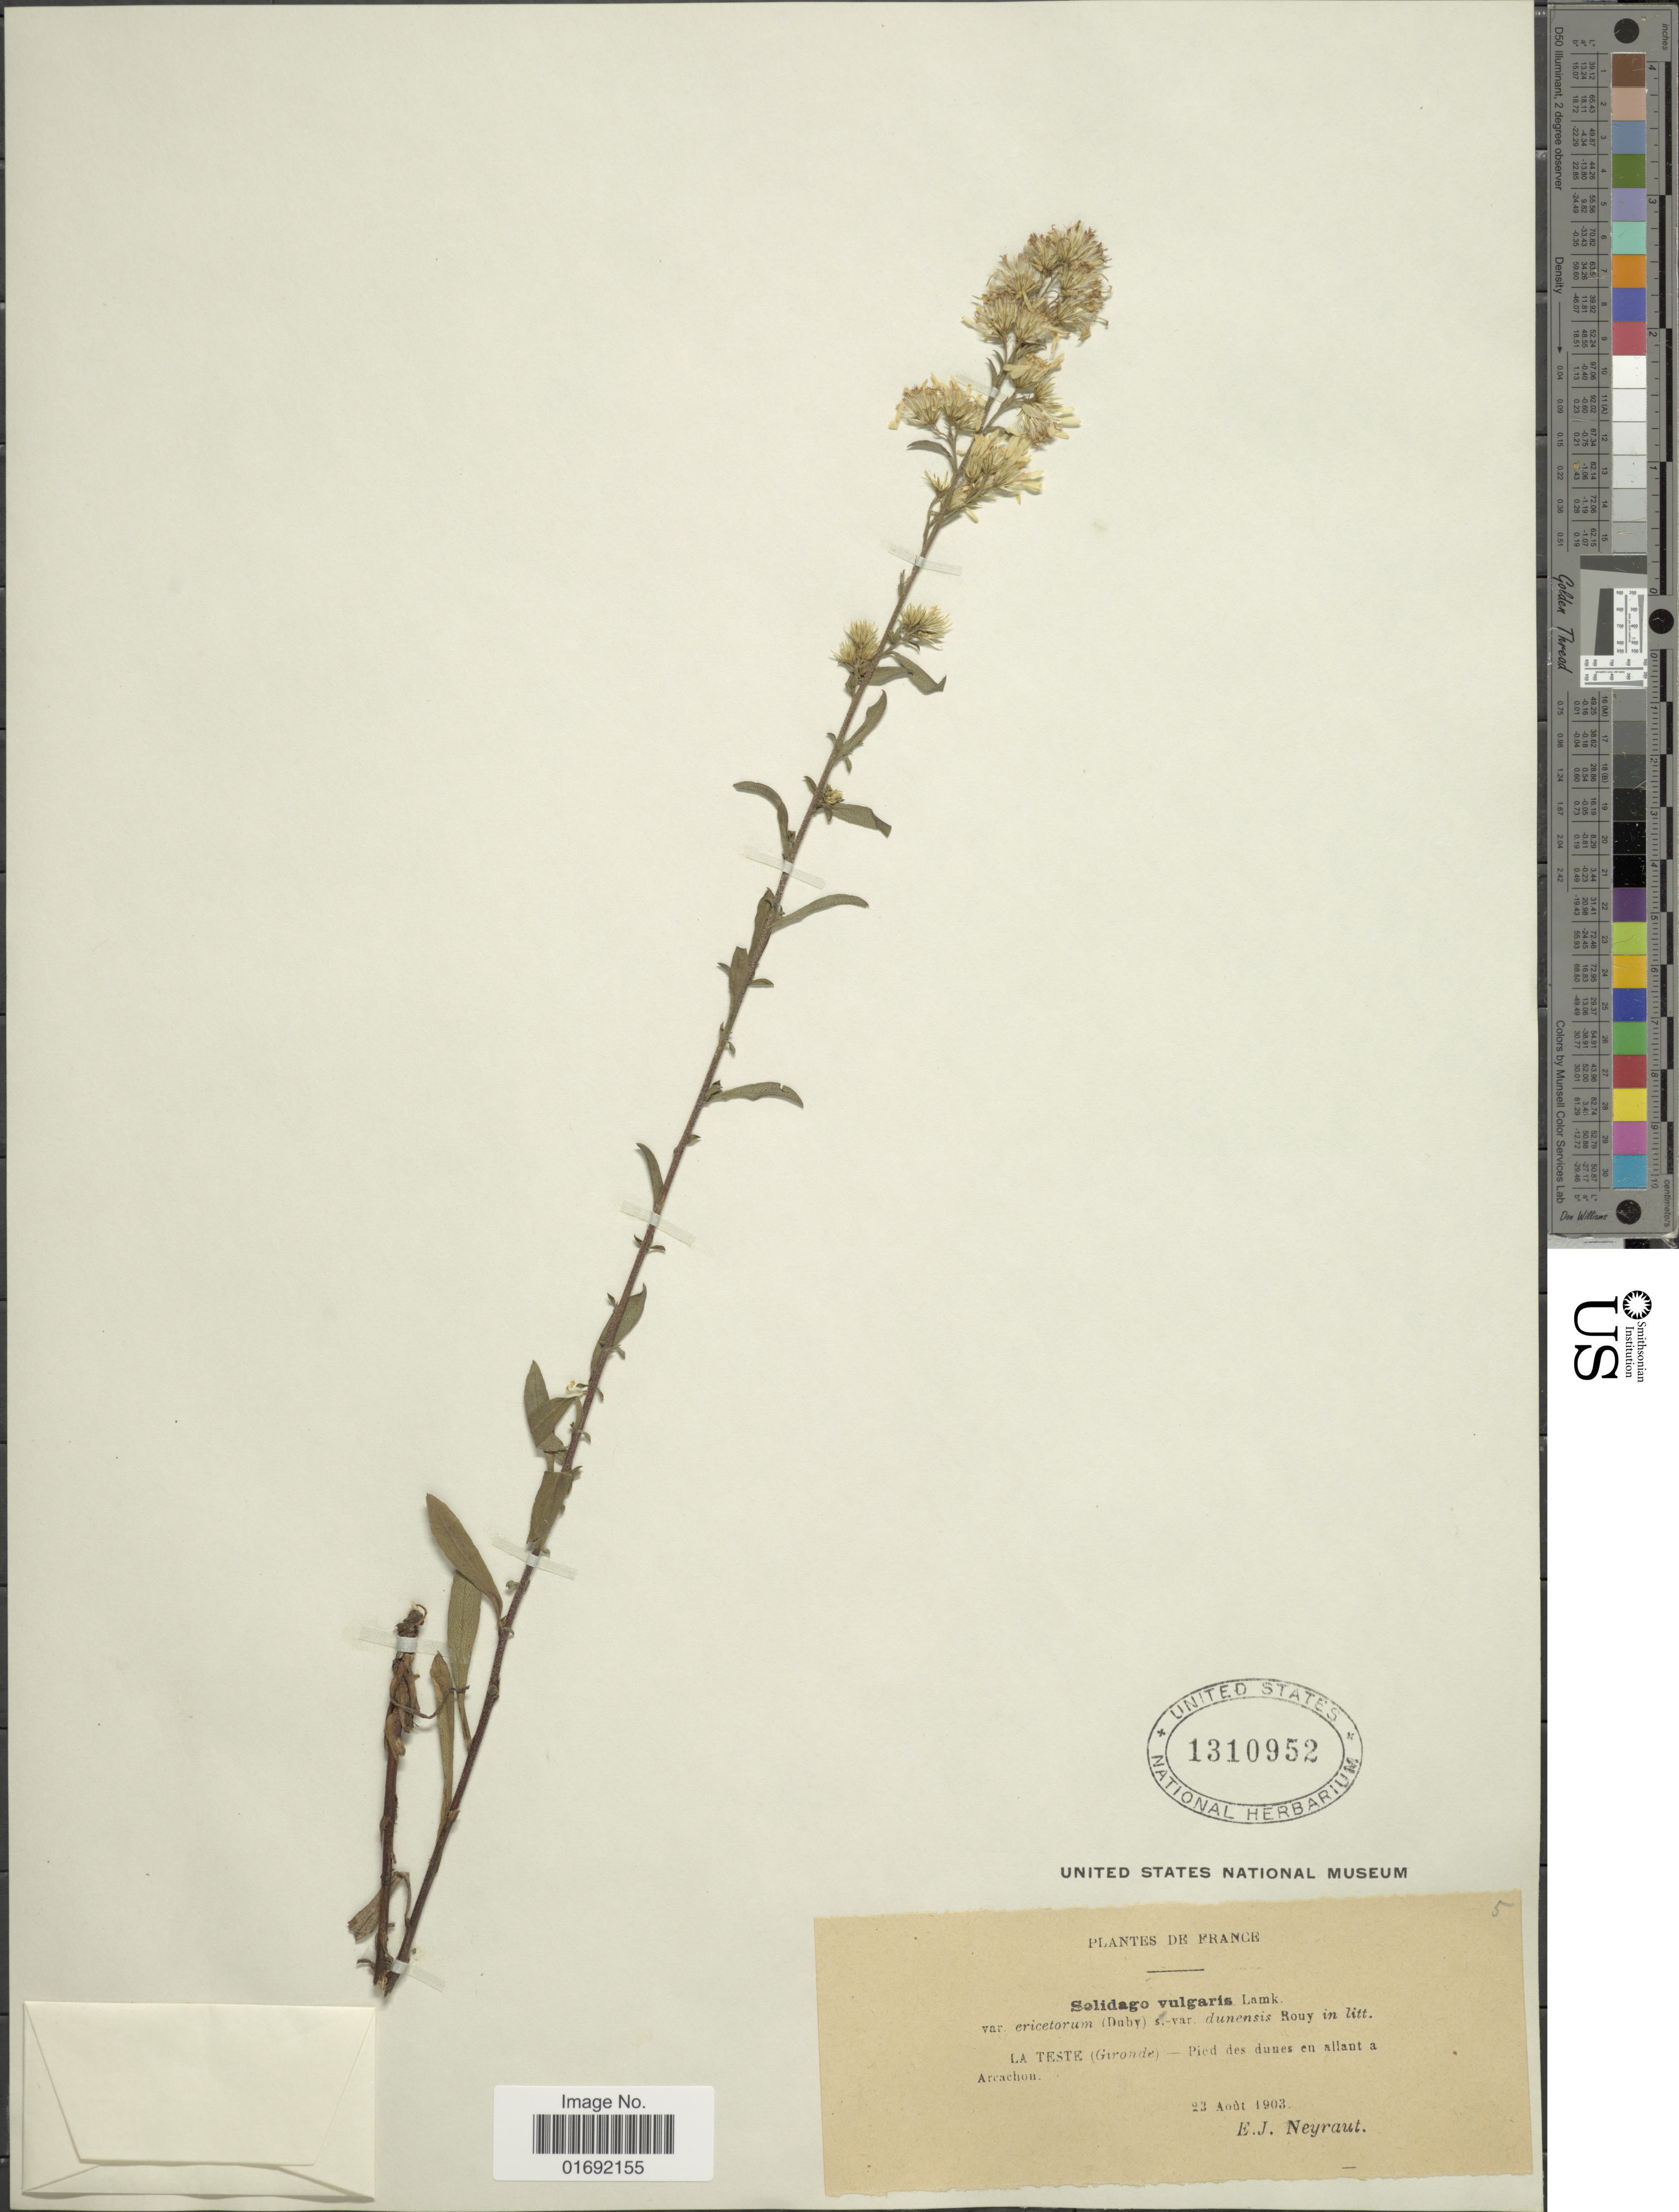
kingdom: Plantae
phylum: Tracheophyta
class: Magnoliopsida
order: Asterales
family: Asteraceae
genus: Solidago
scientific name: Solidago vulgaris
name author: Mill.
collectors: E. Neyraut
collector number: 5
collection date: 1903-08-23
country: France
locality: La Teste (Gironde), Pied des dunes en allant a Arcachou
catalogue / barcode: US 1310952